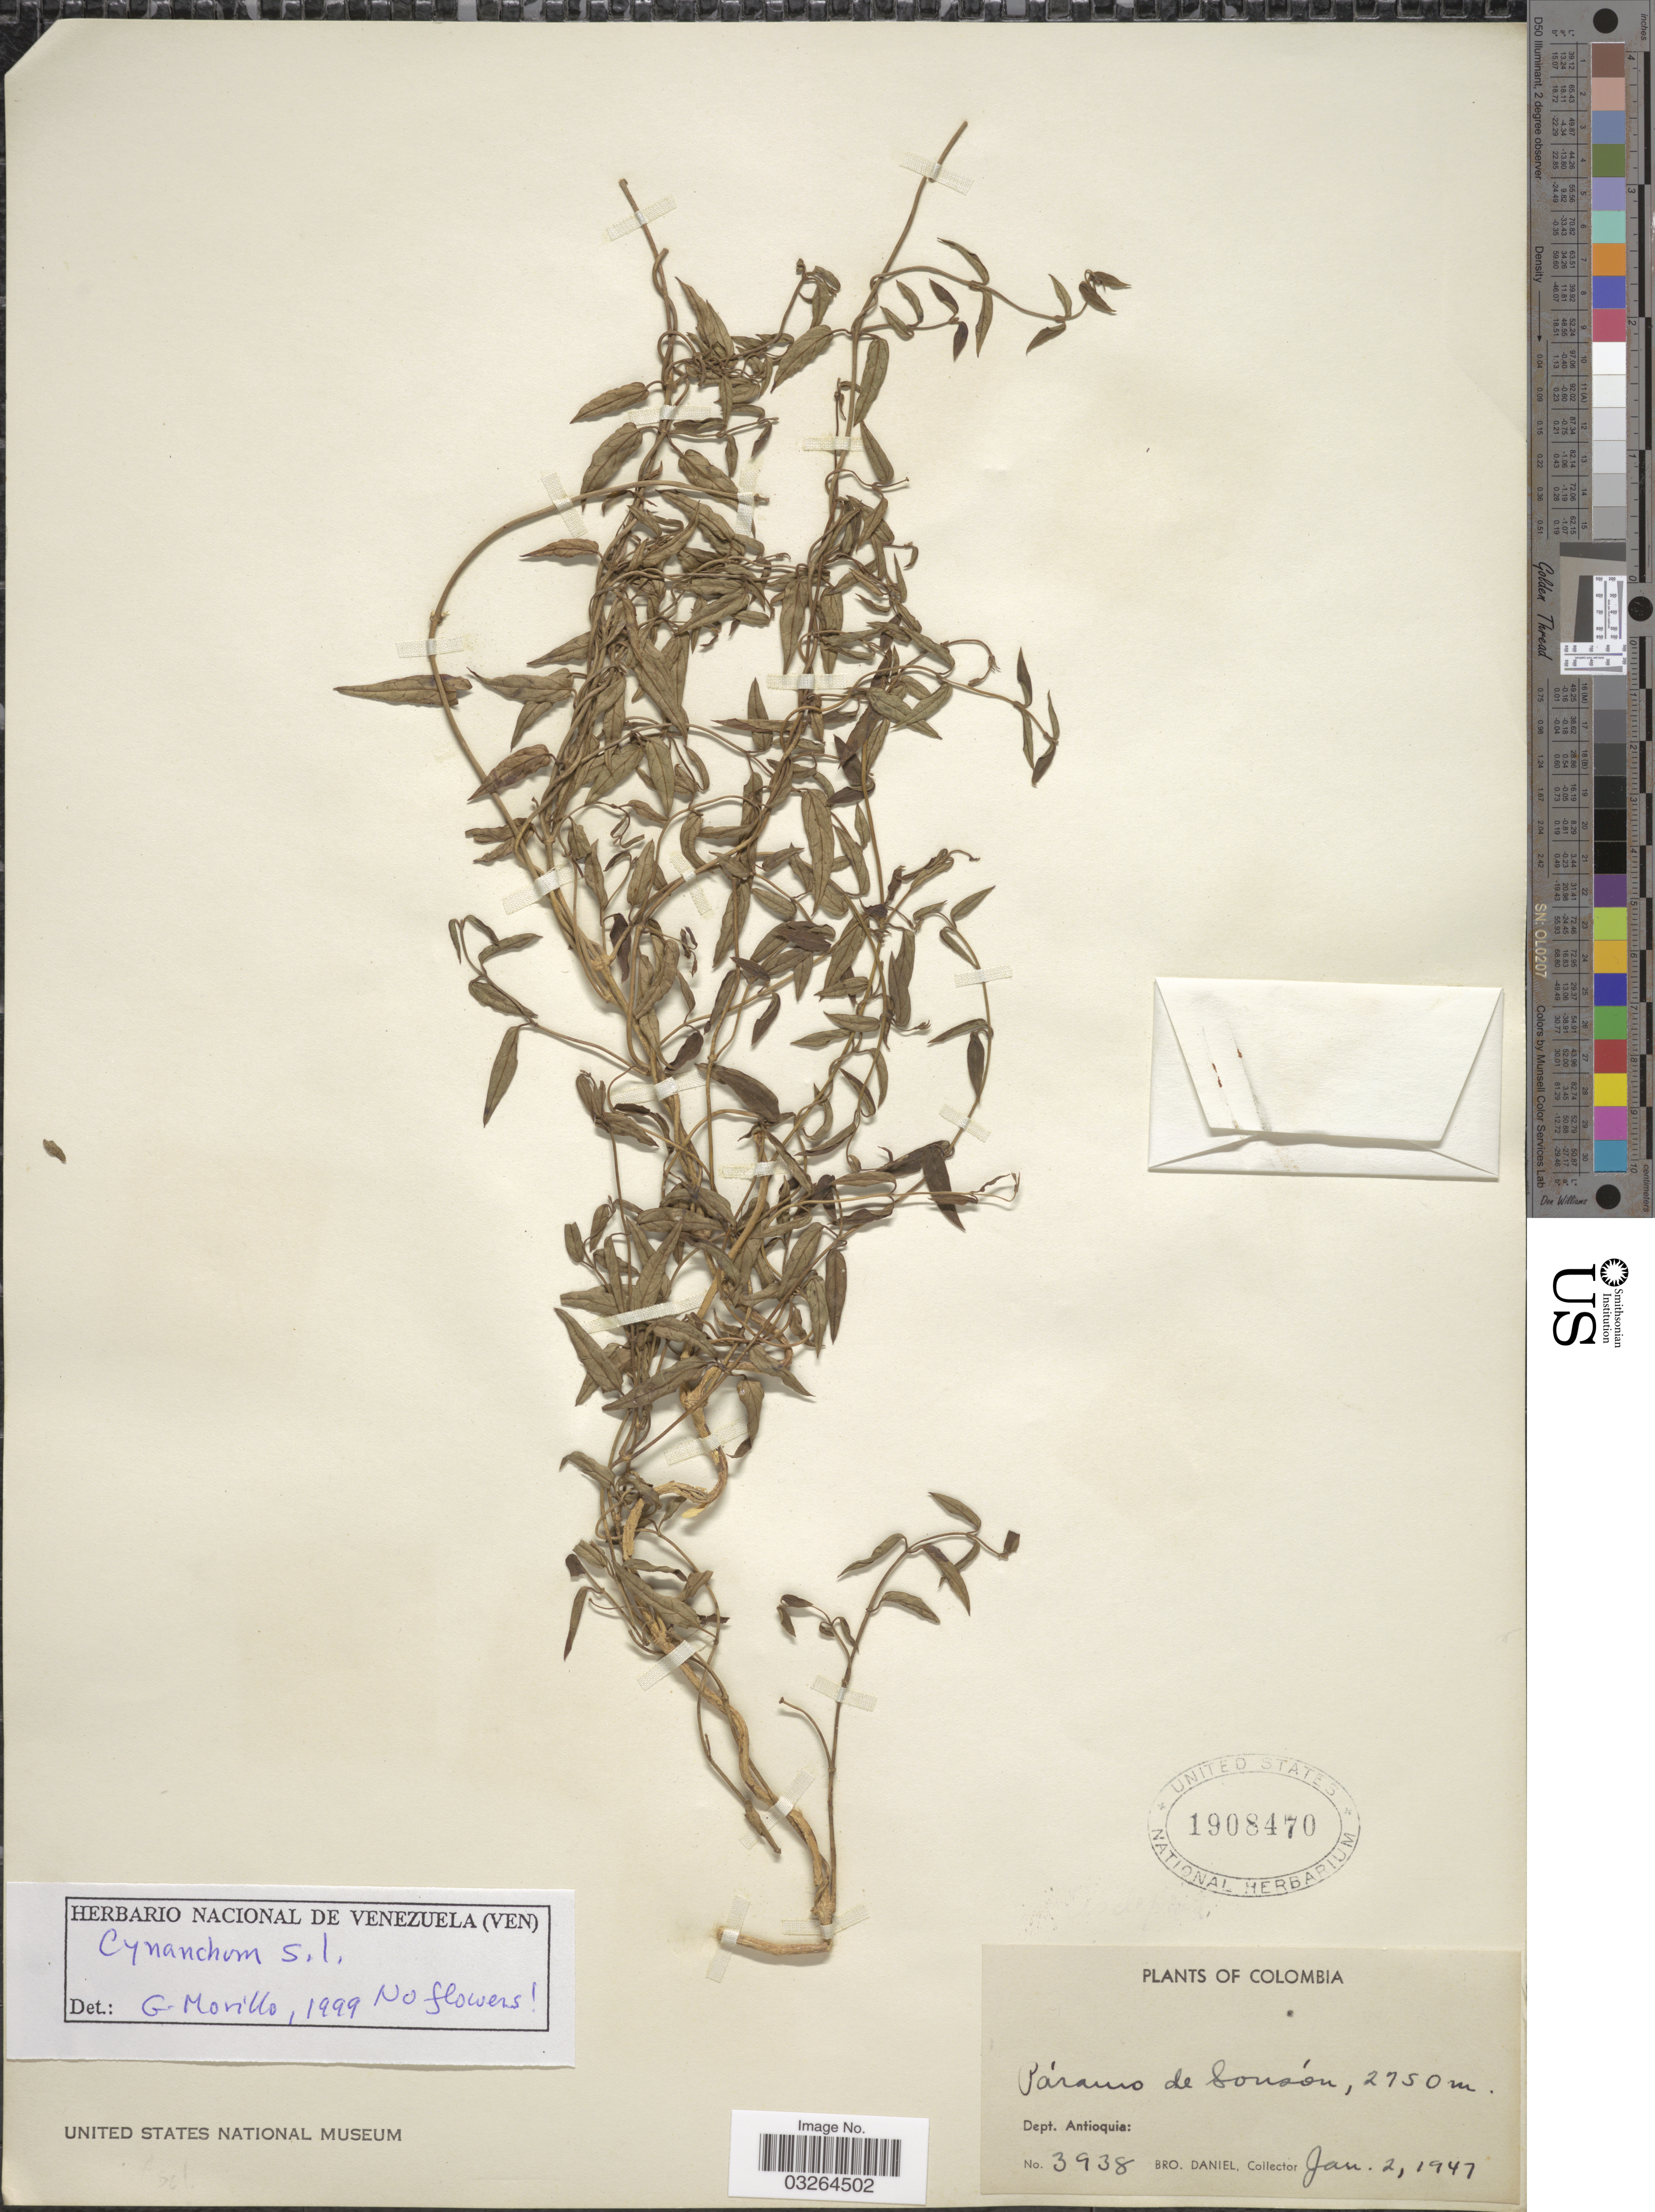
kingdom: Plantae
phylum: Tracheophyta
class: Magnoliopsida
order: Gentianales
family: Apocynaceae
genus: Scyphostelma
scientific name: Scyphostelma sp.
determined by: Liede-Schumann, Sigrid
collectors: Bro. Daniel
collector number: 3938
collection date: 1947-01-02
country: Colombia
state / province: Antioquia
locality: Páramo de Sonsón. Dept. Antioquia.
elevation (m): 2750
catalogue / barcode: US 1908470